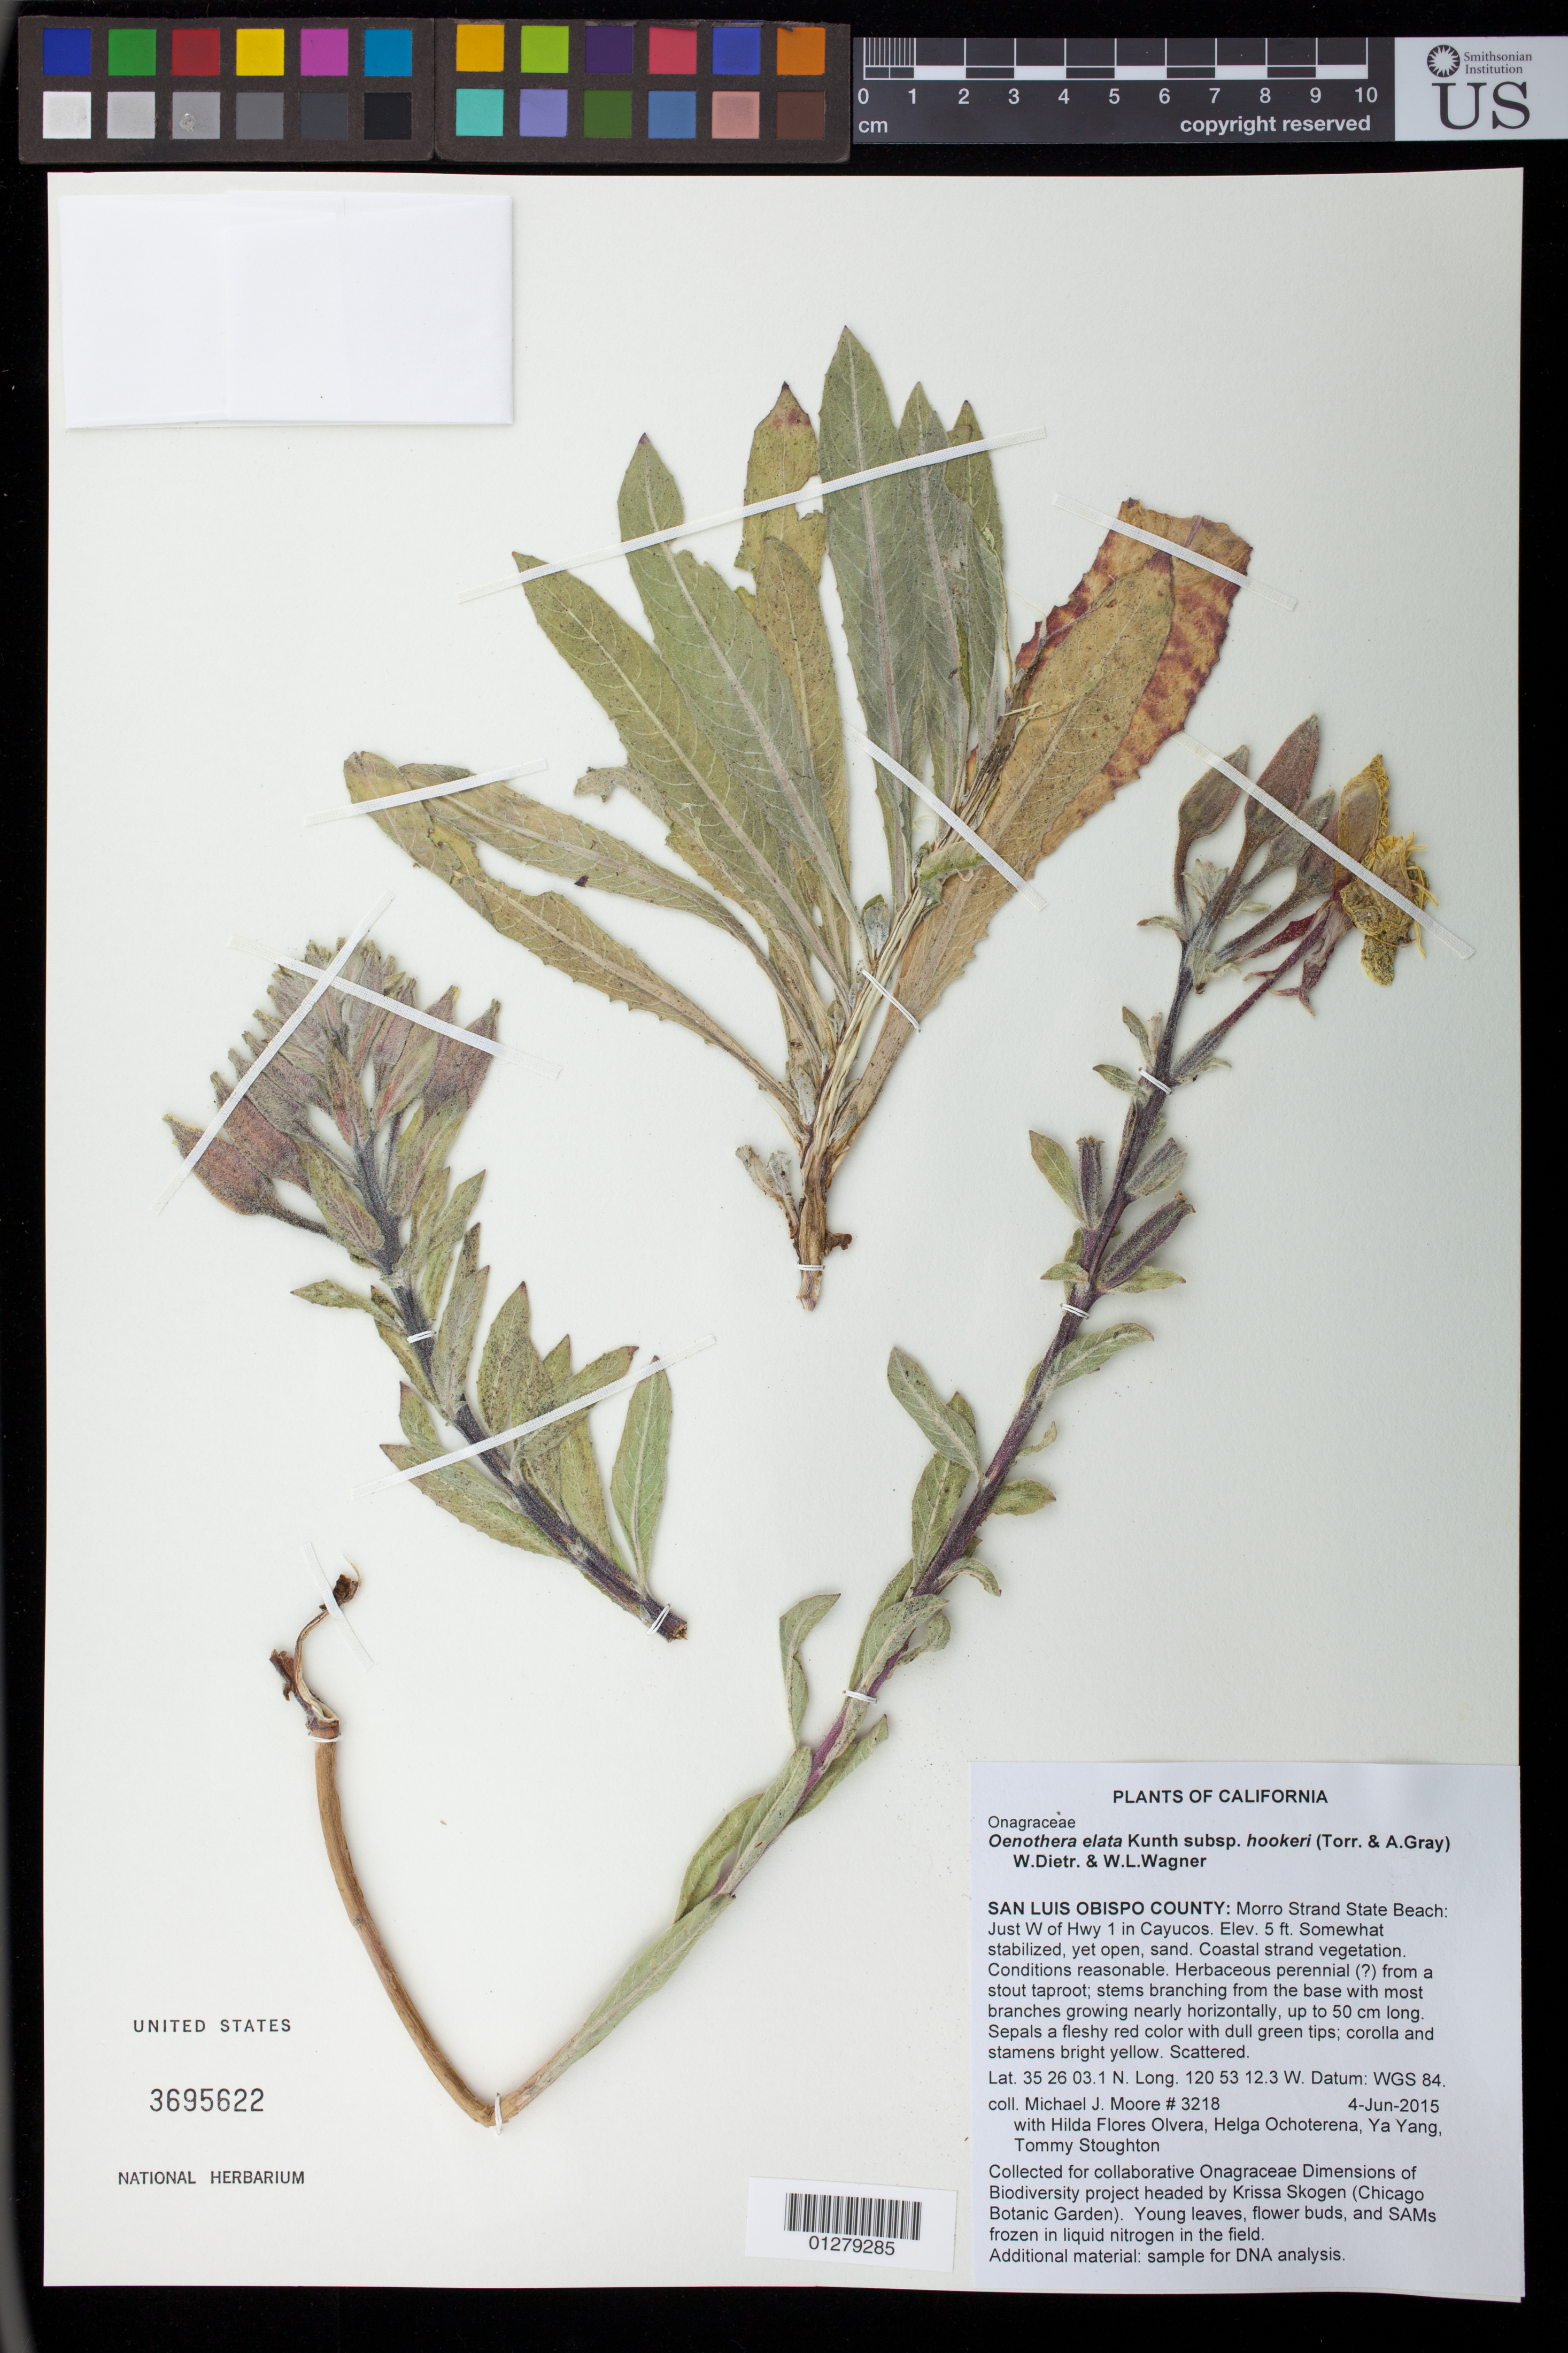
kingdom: Plantae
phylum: Tracheophyta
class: Magnoliopsida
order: Myrtales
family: Onagraceae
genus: Oenothera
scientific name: Oenothera elata subsp. hirsutissima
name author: (A. Gray ex S. Watson) W. Dietr.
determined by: Wagner, W. L., (BOT), Smithsonian Institution - National Museum of Natural History (UNITED STATES)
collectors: M. J. Moore, H. Flores Olvera, H. Ochoterena-B., Y. Yang & T. Stoughton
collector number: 3218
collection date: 2015-06-04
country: United States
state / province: California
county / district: San Luis Obispo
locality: Morro Strand State Beach: Just W of Hwy 1 in Cayucos.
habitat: Somewhat stabilized, yet open, sand. Coastal strand vegetation. Conditions reasonable.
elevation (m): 2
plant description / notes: Collected for collaborative Onagraceae Dimensions of Biodiversity project headed by Krissa Skogen (Chicago Botanic Garden). Young leaves, flower buds, and SAMs frozen in liquid nitrogen in the field.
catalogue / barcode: US 3695622